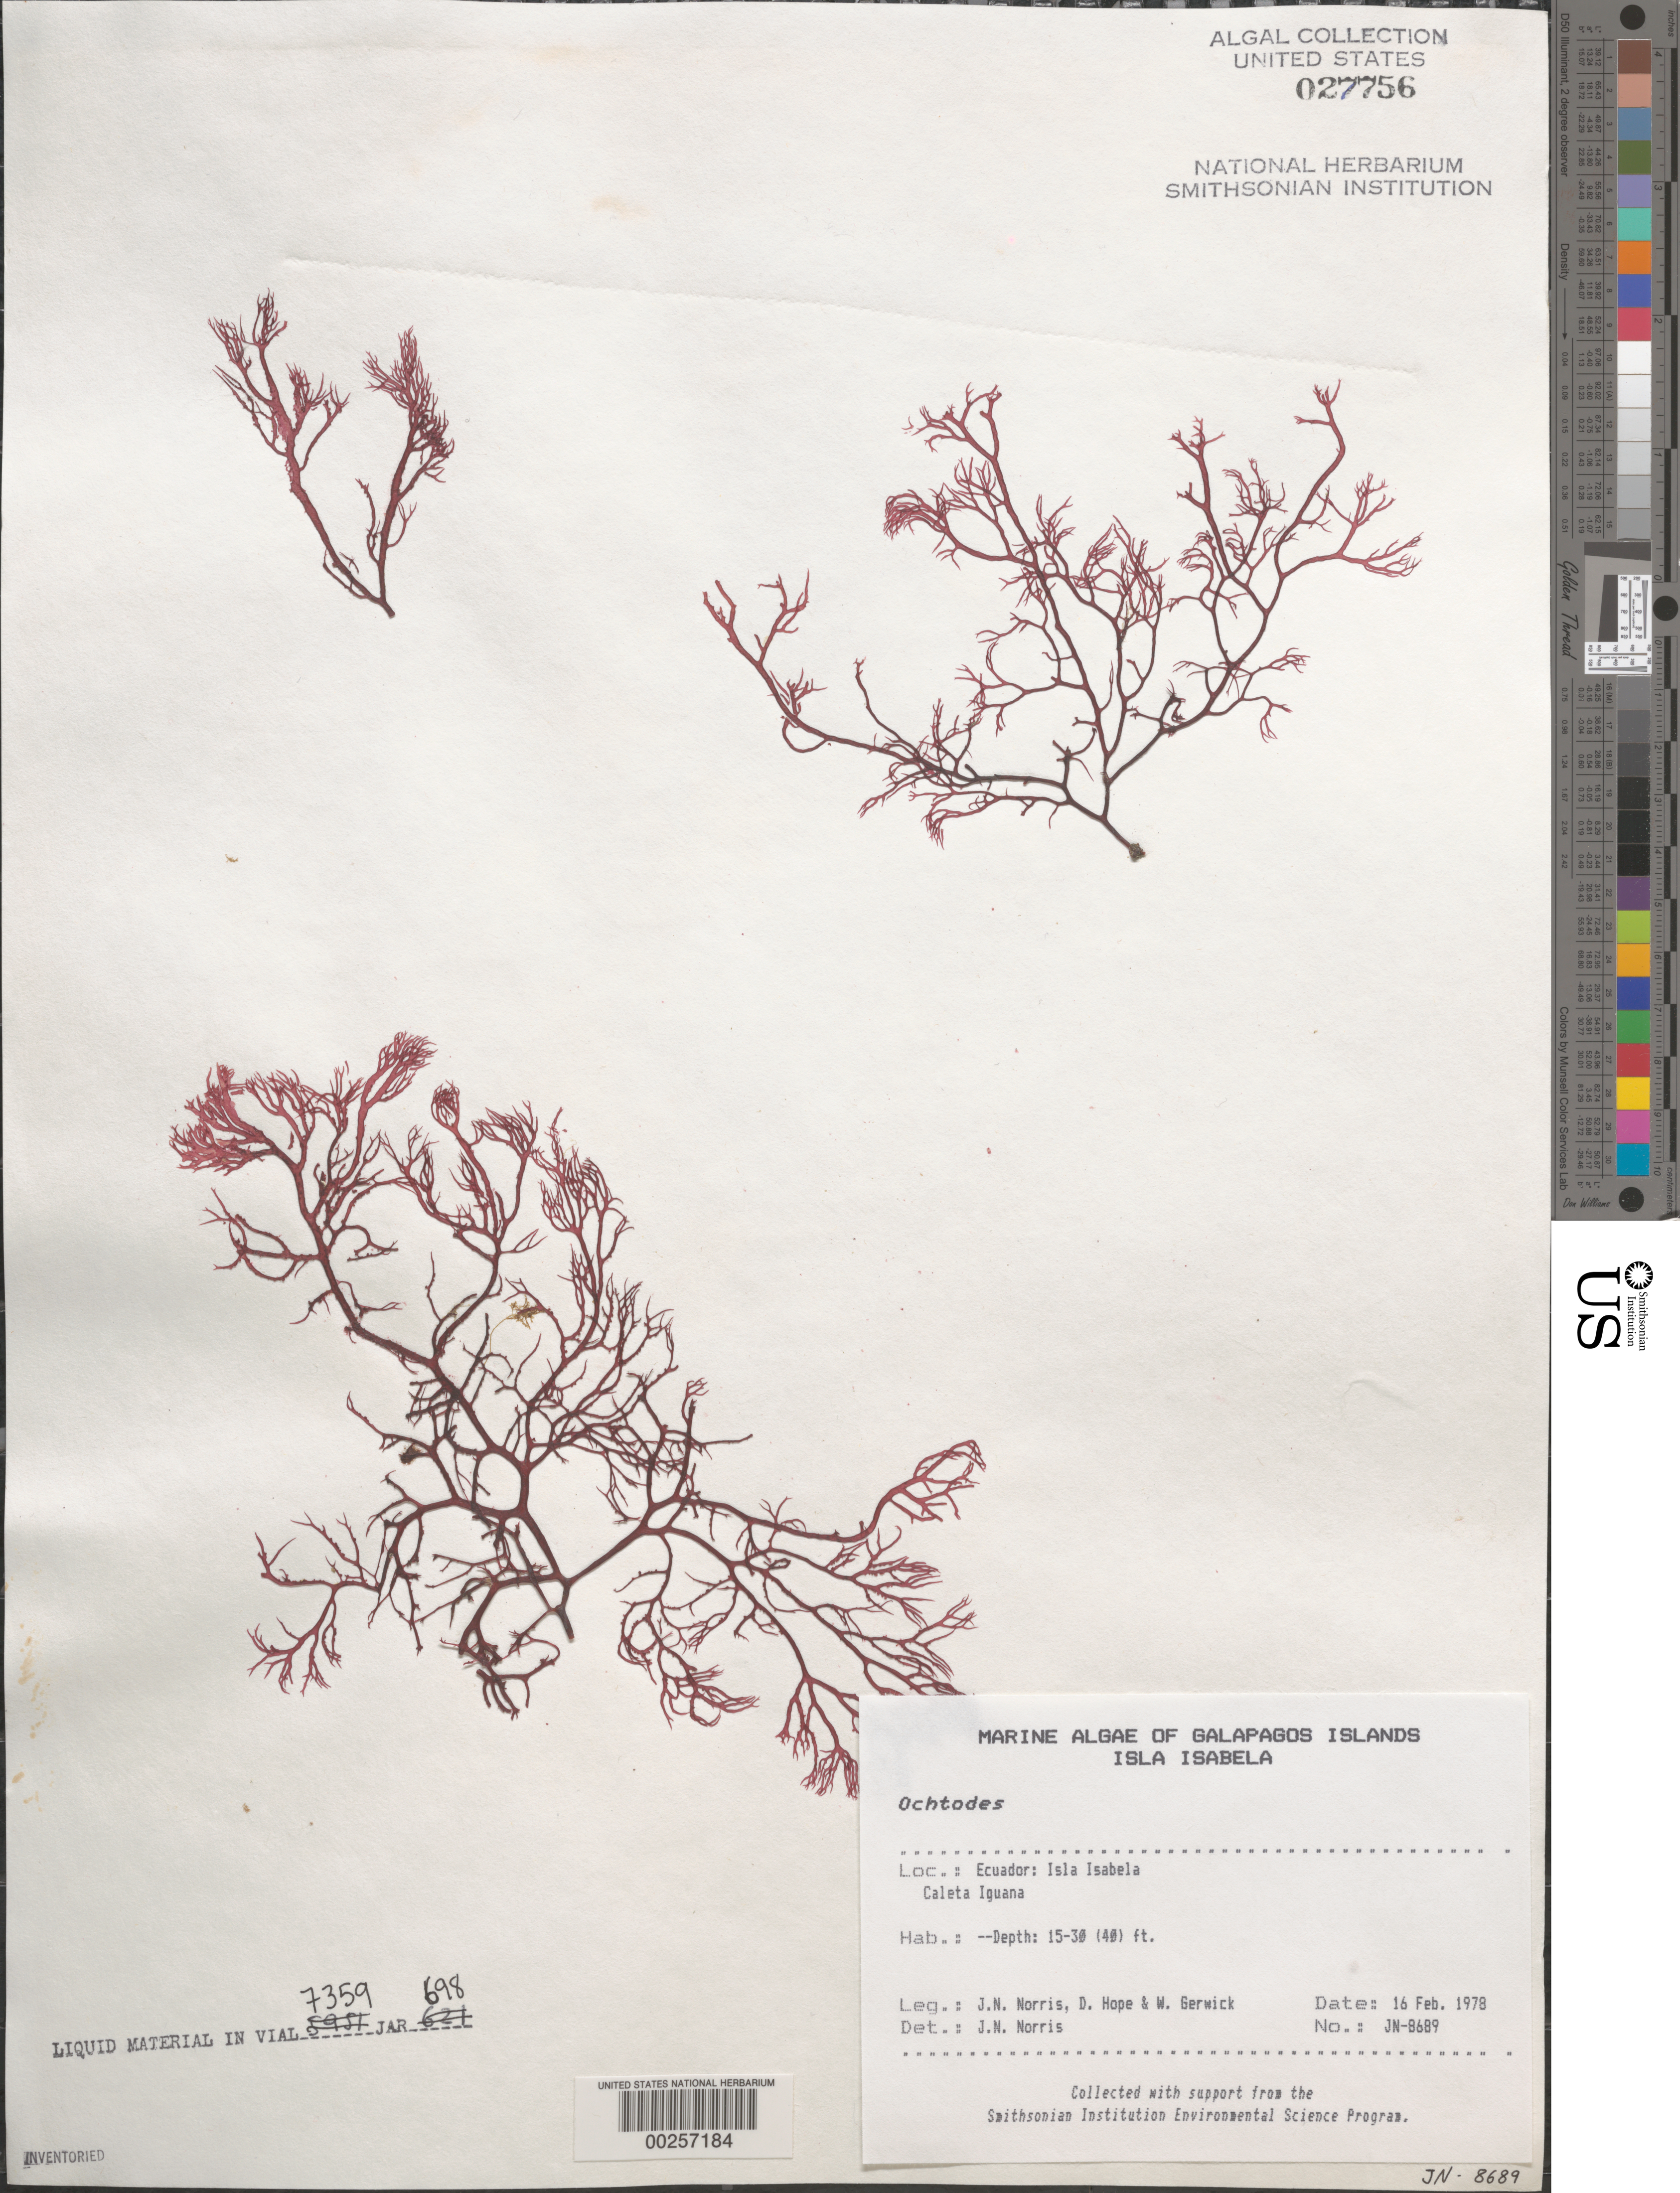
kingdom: Plantae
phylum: Rhodophyta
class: Florideophyceae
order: Gigartinales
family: Rhizophyllidaceae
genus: Ochtodes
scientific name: Ochtodes sp.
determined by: Norris, James N.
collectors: J. N. Norris, D. Hope & W. Gerwick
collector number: JN-8689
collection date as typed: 16 Feb 1978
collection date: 1978-02-16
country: Ecuador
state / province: Colón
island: Isabela [Albemarle]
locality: Caleta Iguana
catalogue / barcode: US 27756